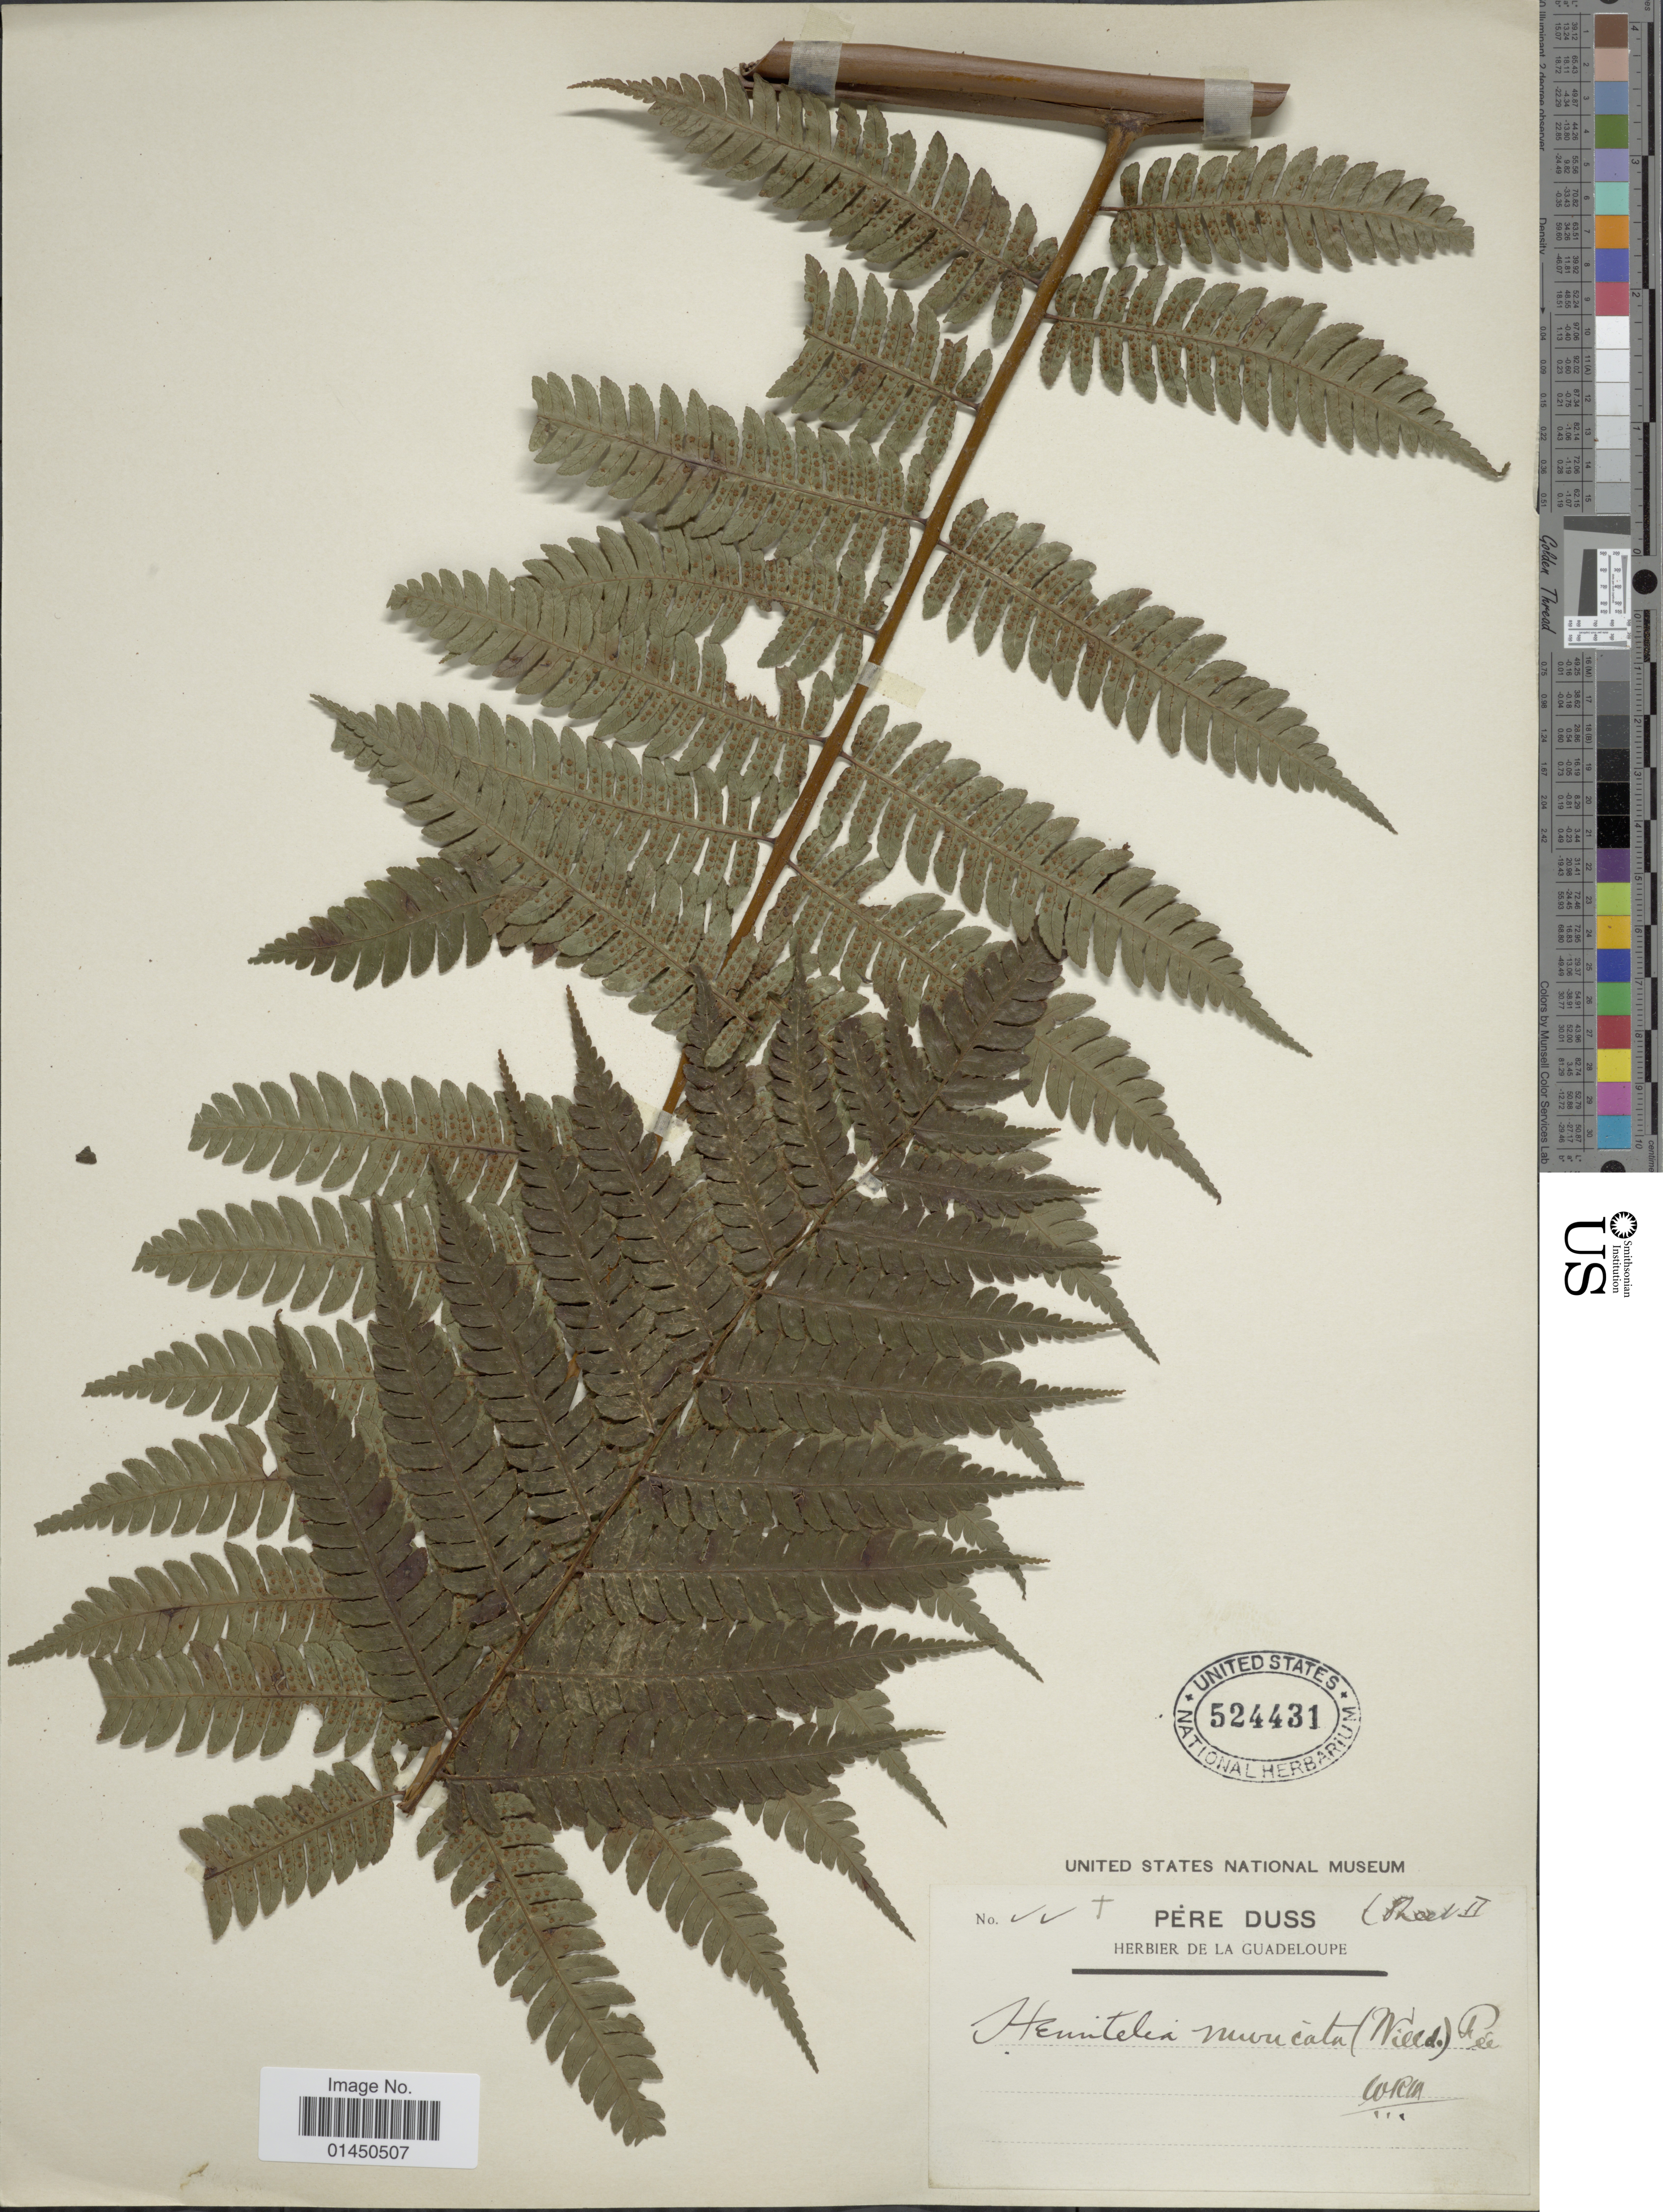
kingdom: Plantae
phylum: Tracheophyta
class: Polypodiopsida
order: Cyatheales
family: Cyatheaceae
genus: Cyathea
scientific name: Cyathea muricata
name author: (Willd.) Fée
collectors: Père Duss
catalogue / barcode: US 524431